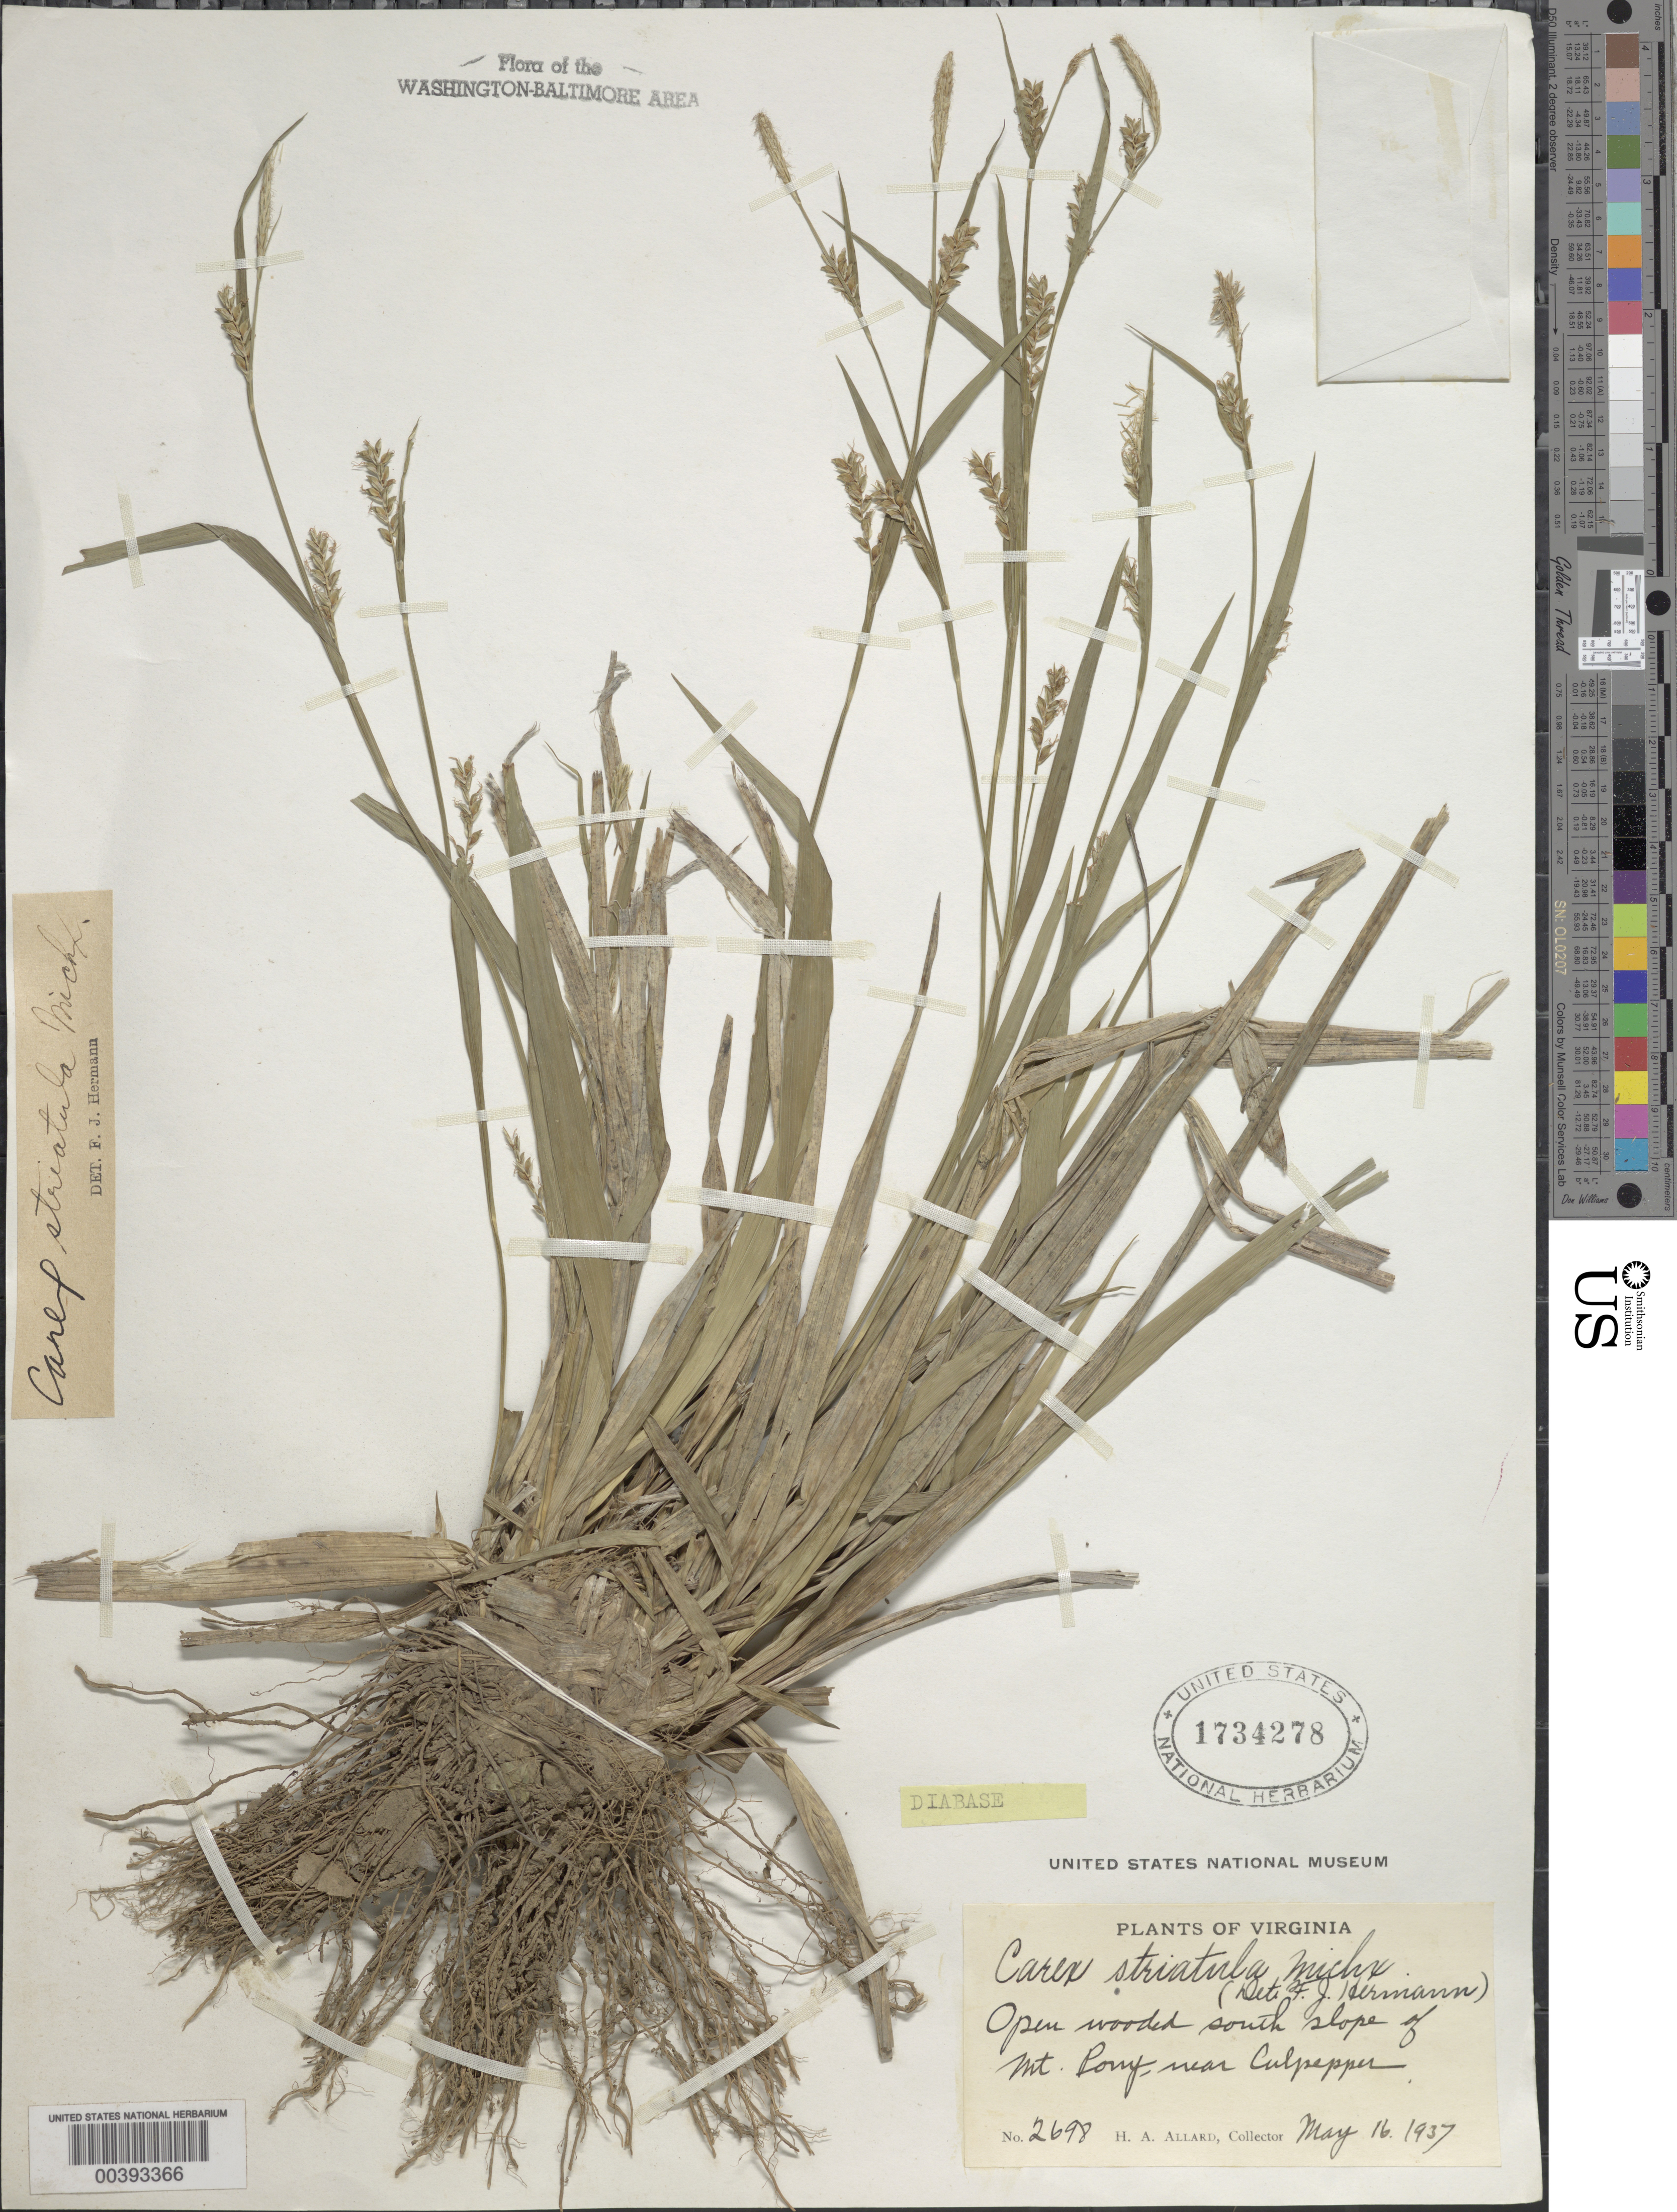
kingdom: Plantae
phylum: Tracheophyta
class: Liliopsida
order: Poales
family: Cyperaceae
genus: Carex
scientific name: Carex striatula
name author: Michx.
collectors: H. A. Allard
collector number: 2698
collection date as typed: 16 May 1937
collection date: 1937-05-16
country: United States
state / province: Virginia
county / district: Culpeper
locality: Mount Pony, near Culpepper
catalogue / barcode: US 1734278